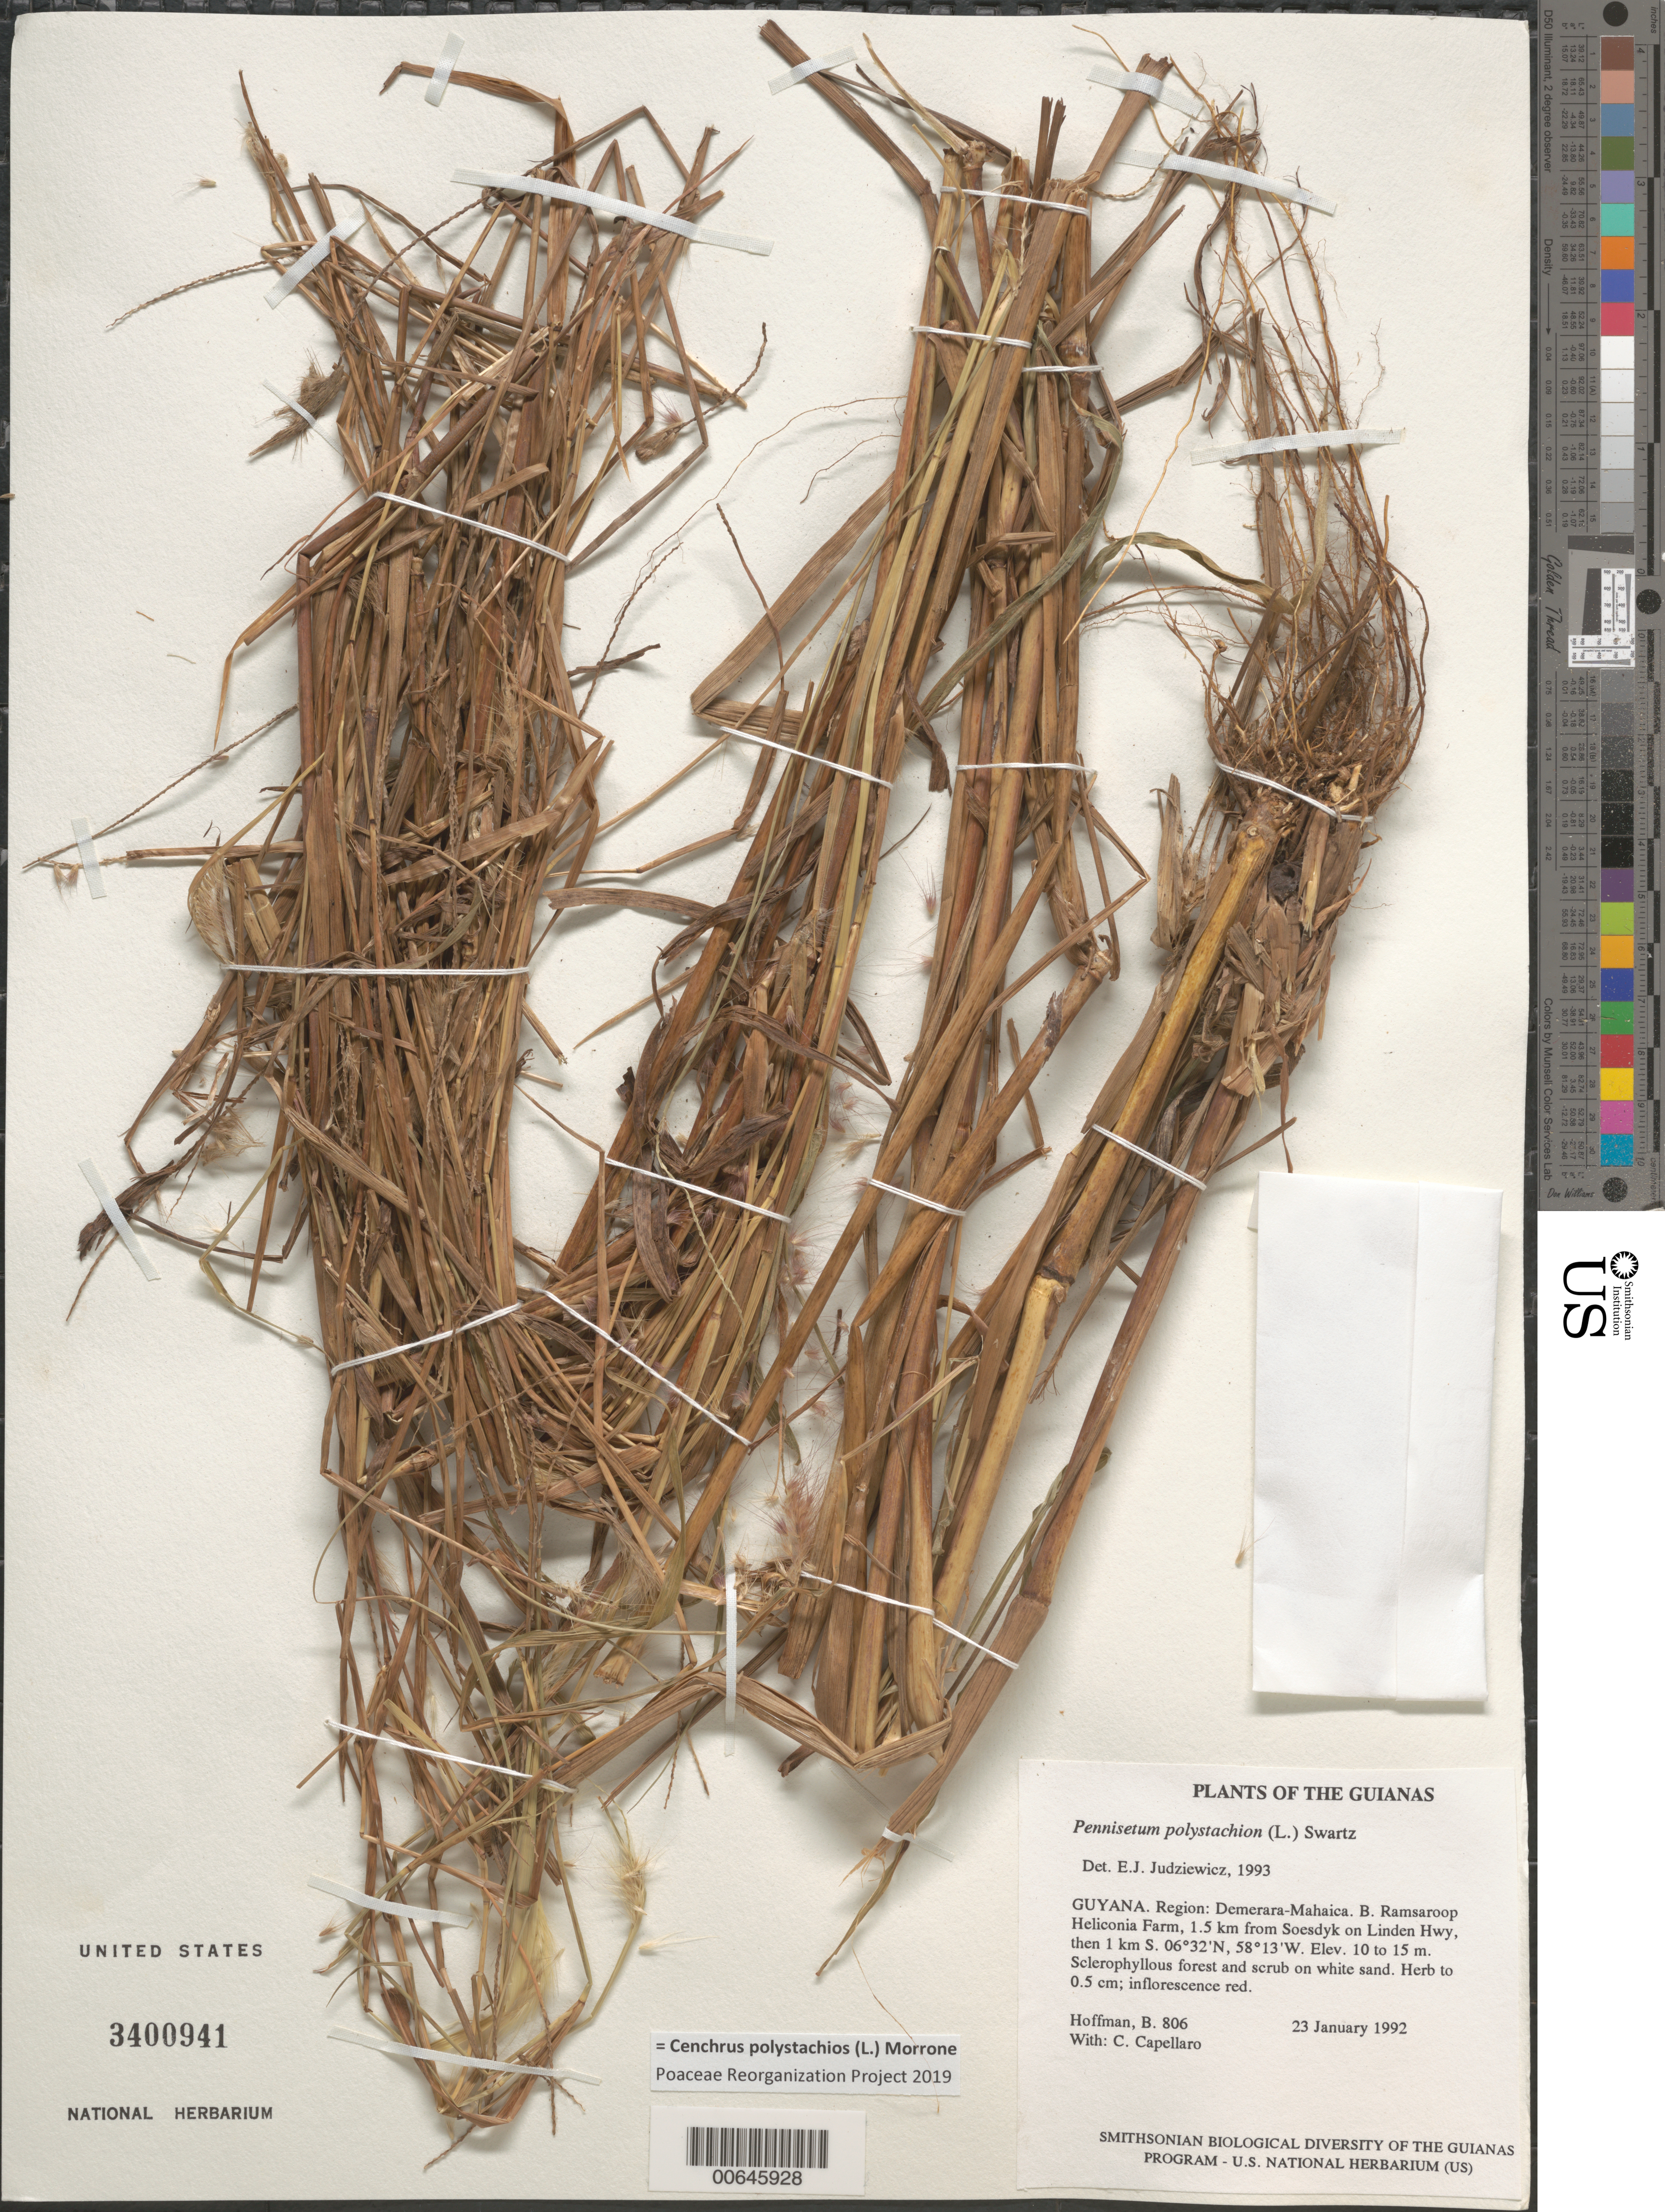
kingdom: Plantae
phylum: Tracheophyta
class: Liliopsida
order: Poales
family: Poaceae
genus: Cenchrus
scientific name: Cenchrus polystachios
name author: (L.) Morrone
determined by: Poaceae Reorganization Project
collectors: B. Hoffman & C. Capellaro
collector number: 806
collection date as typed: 23 January 1992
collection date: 1992-01-23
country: Guyana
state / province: Demerara-Mahaica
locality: B. Ramsaroop Heliconia Farm, 1.5 km from Soesdyke on Linden Hwy, then 1 km S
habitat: Sclerophyllous forest and scrub on white sand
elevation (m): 10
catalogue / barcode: US 3400941